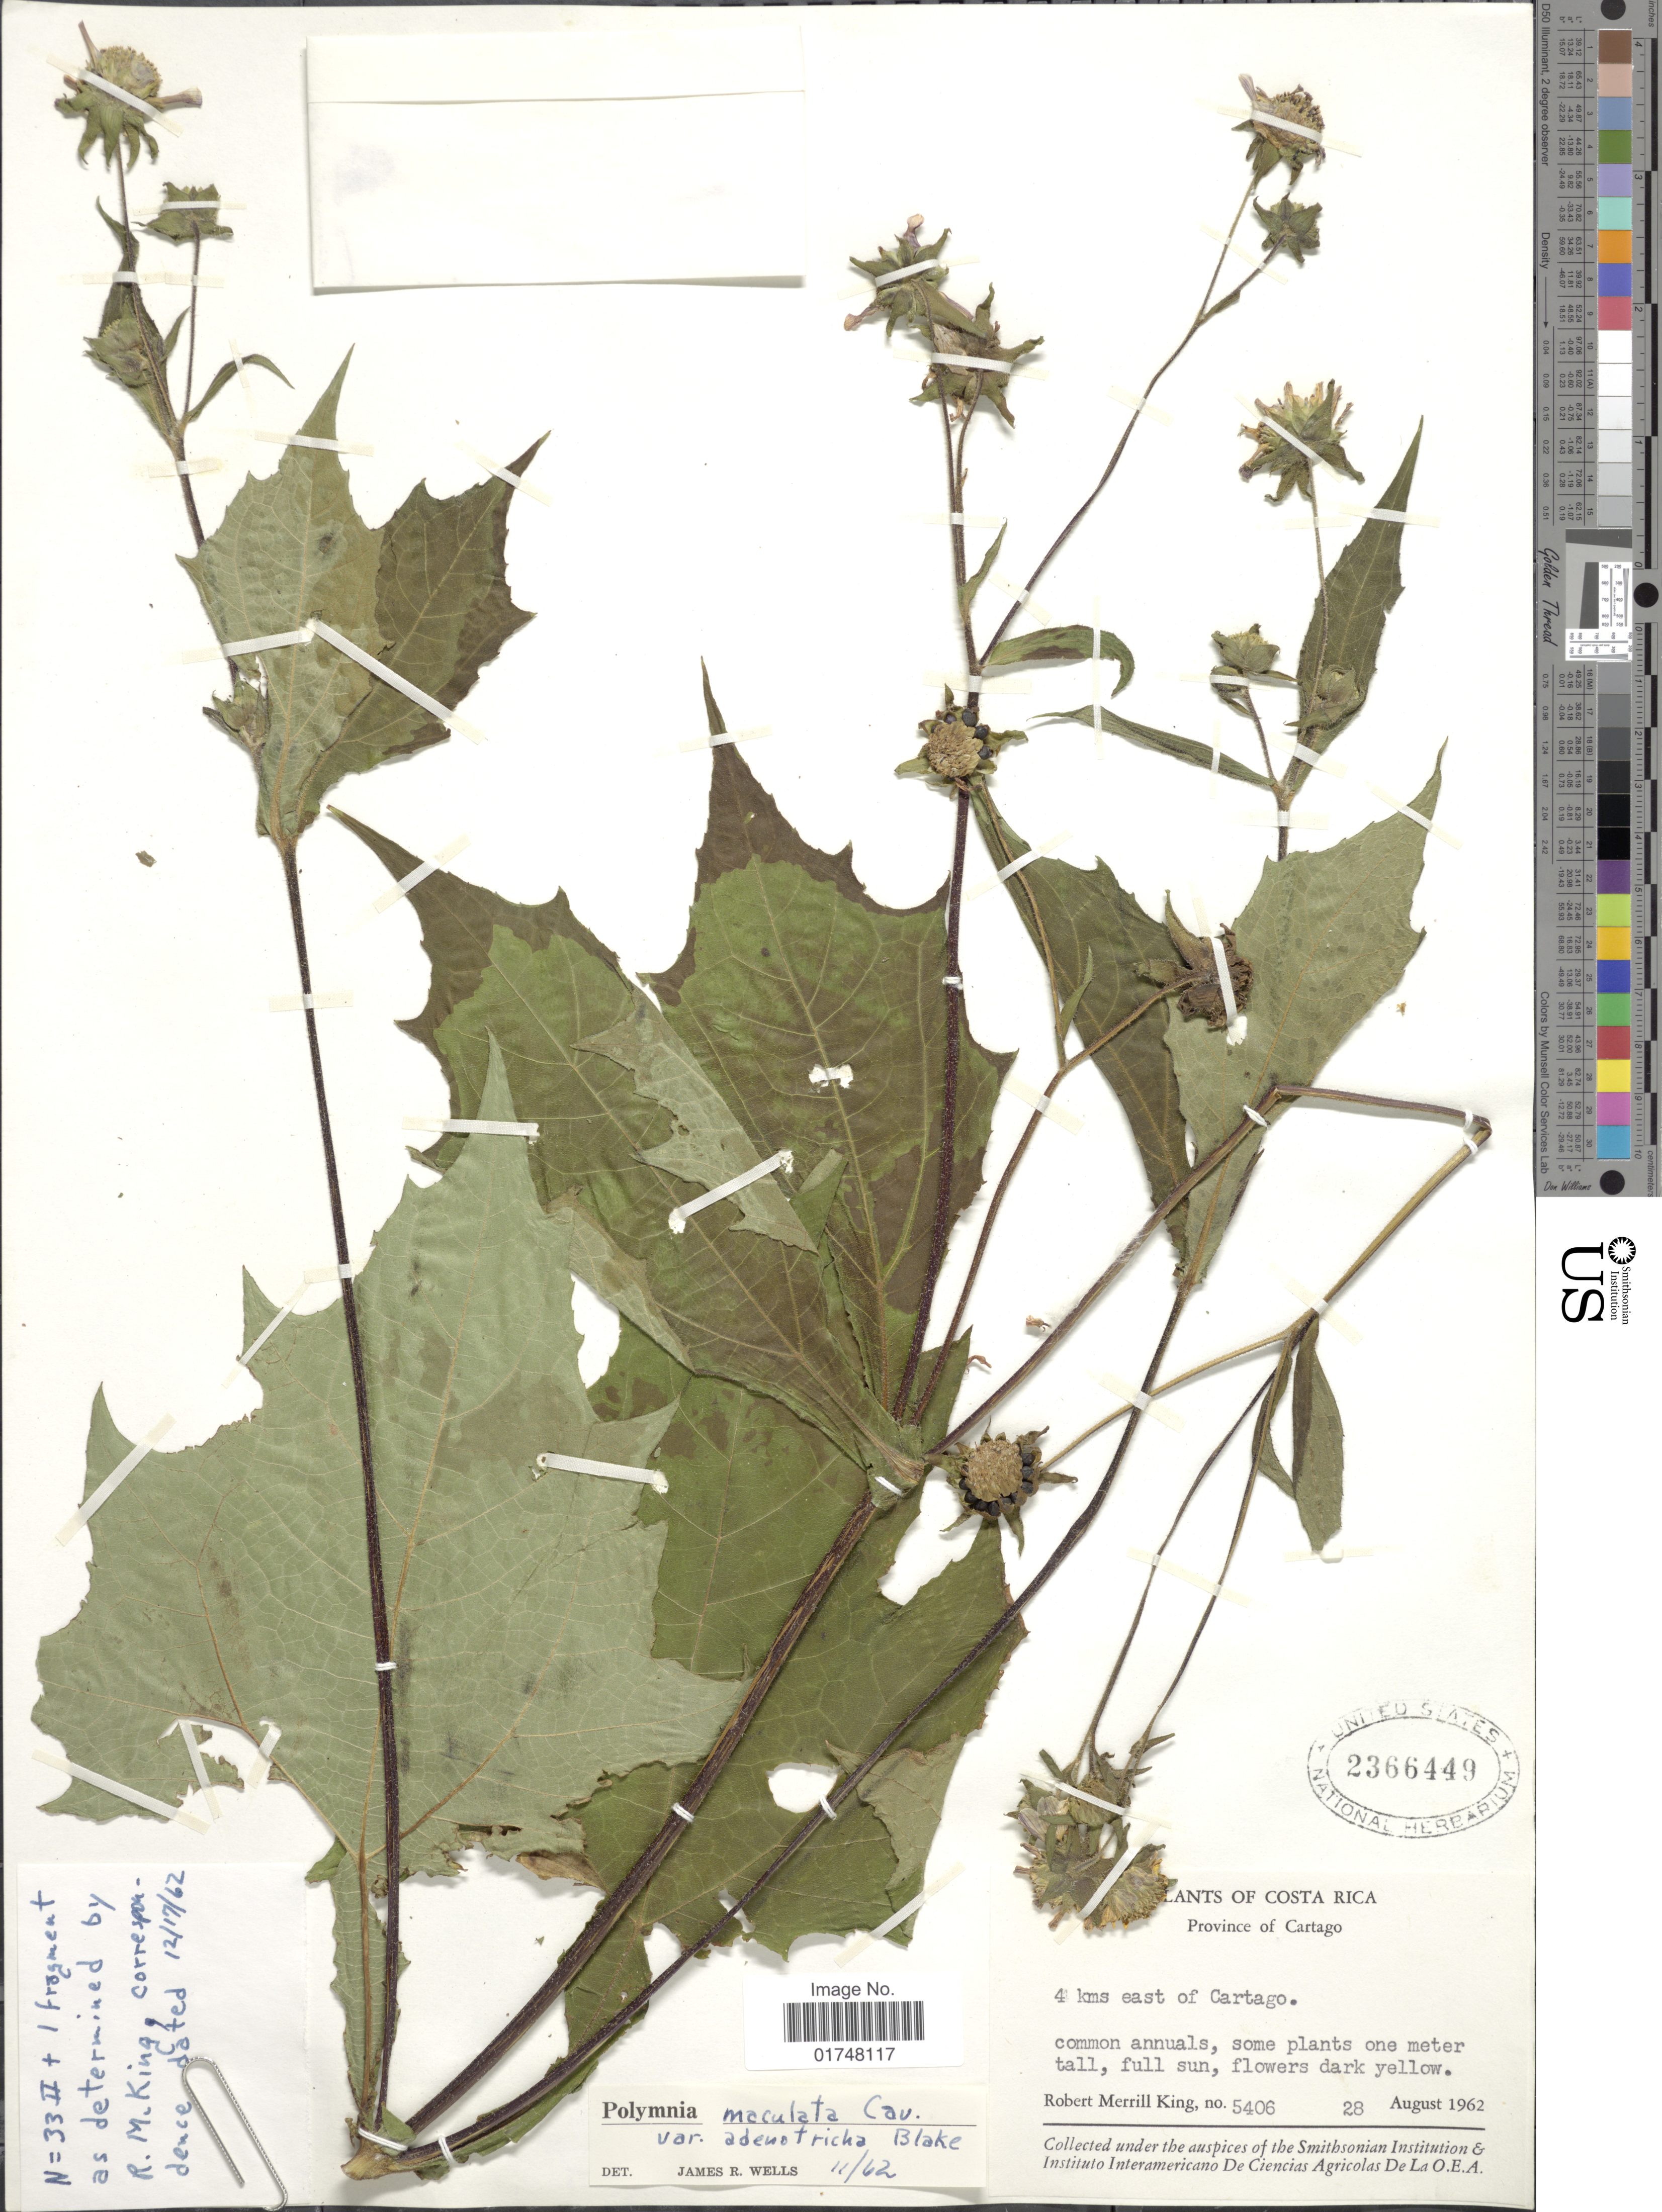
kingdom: Plantae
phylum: Tracheophyta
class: Magnoliopsida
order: Asterales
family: Asteraceae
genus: Smallanthus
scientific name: Smallanthus maculatus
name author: (Cav.) H. Rob.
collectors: R. M. King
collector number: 5406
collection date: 1962-08-28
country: Costa Rica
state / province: Cartago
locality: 4 kms east of Cartago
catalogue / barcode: US 2366449